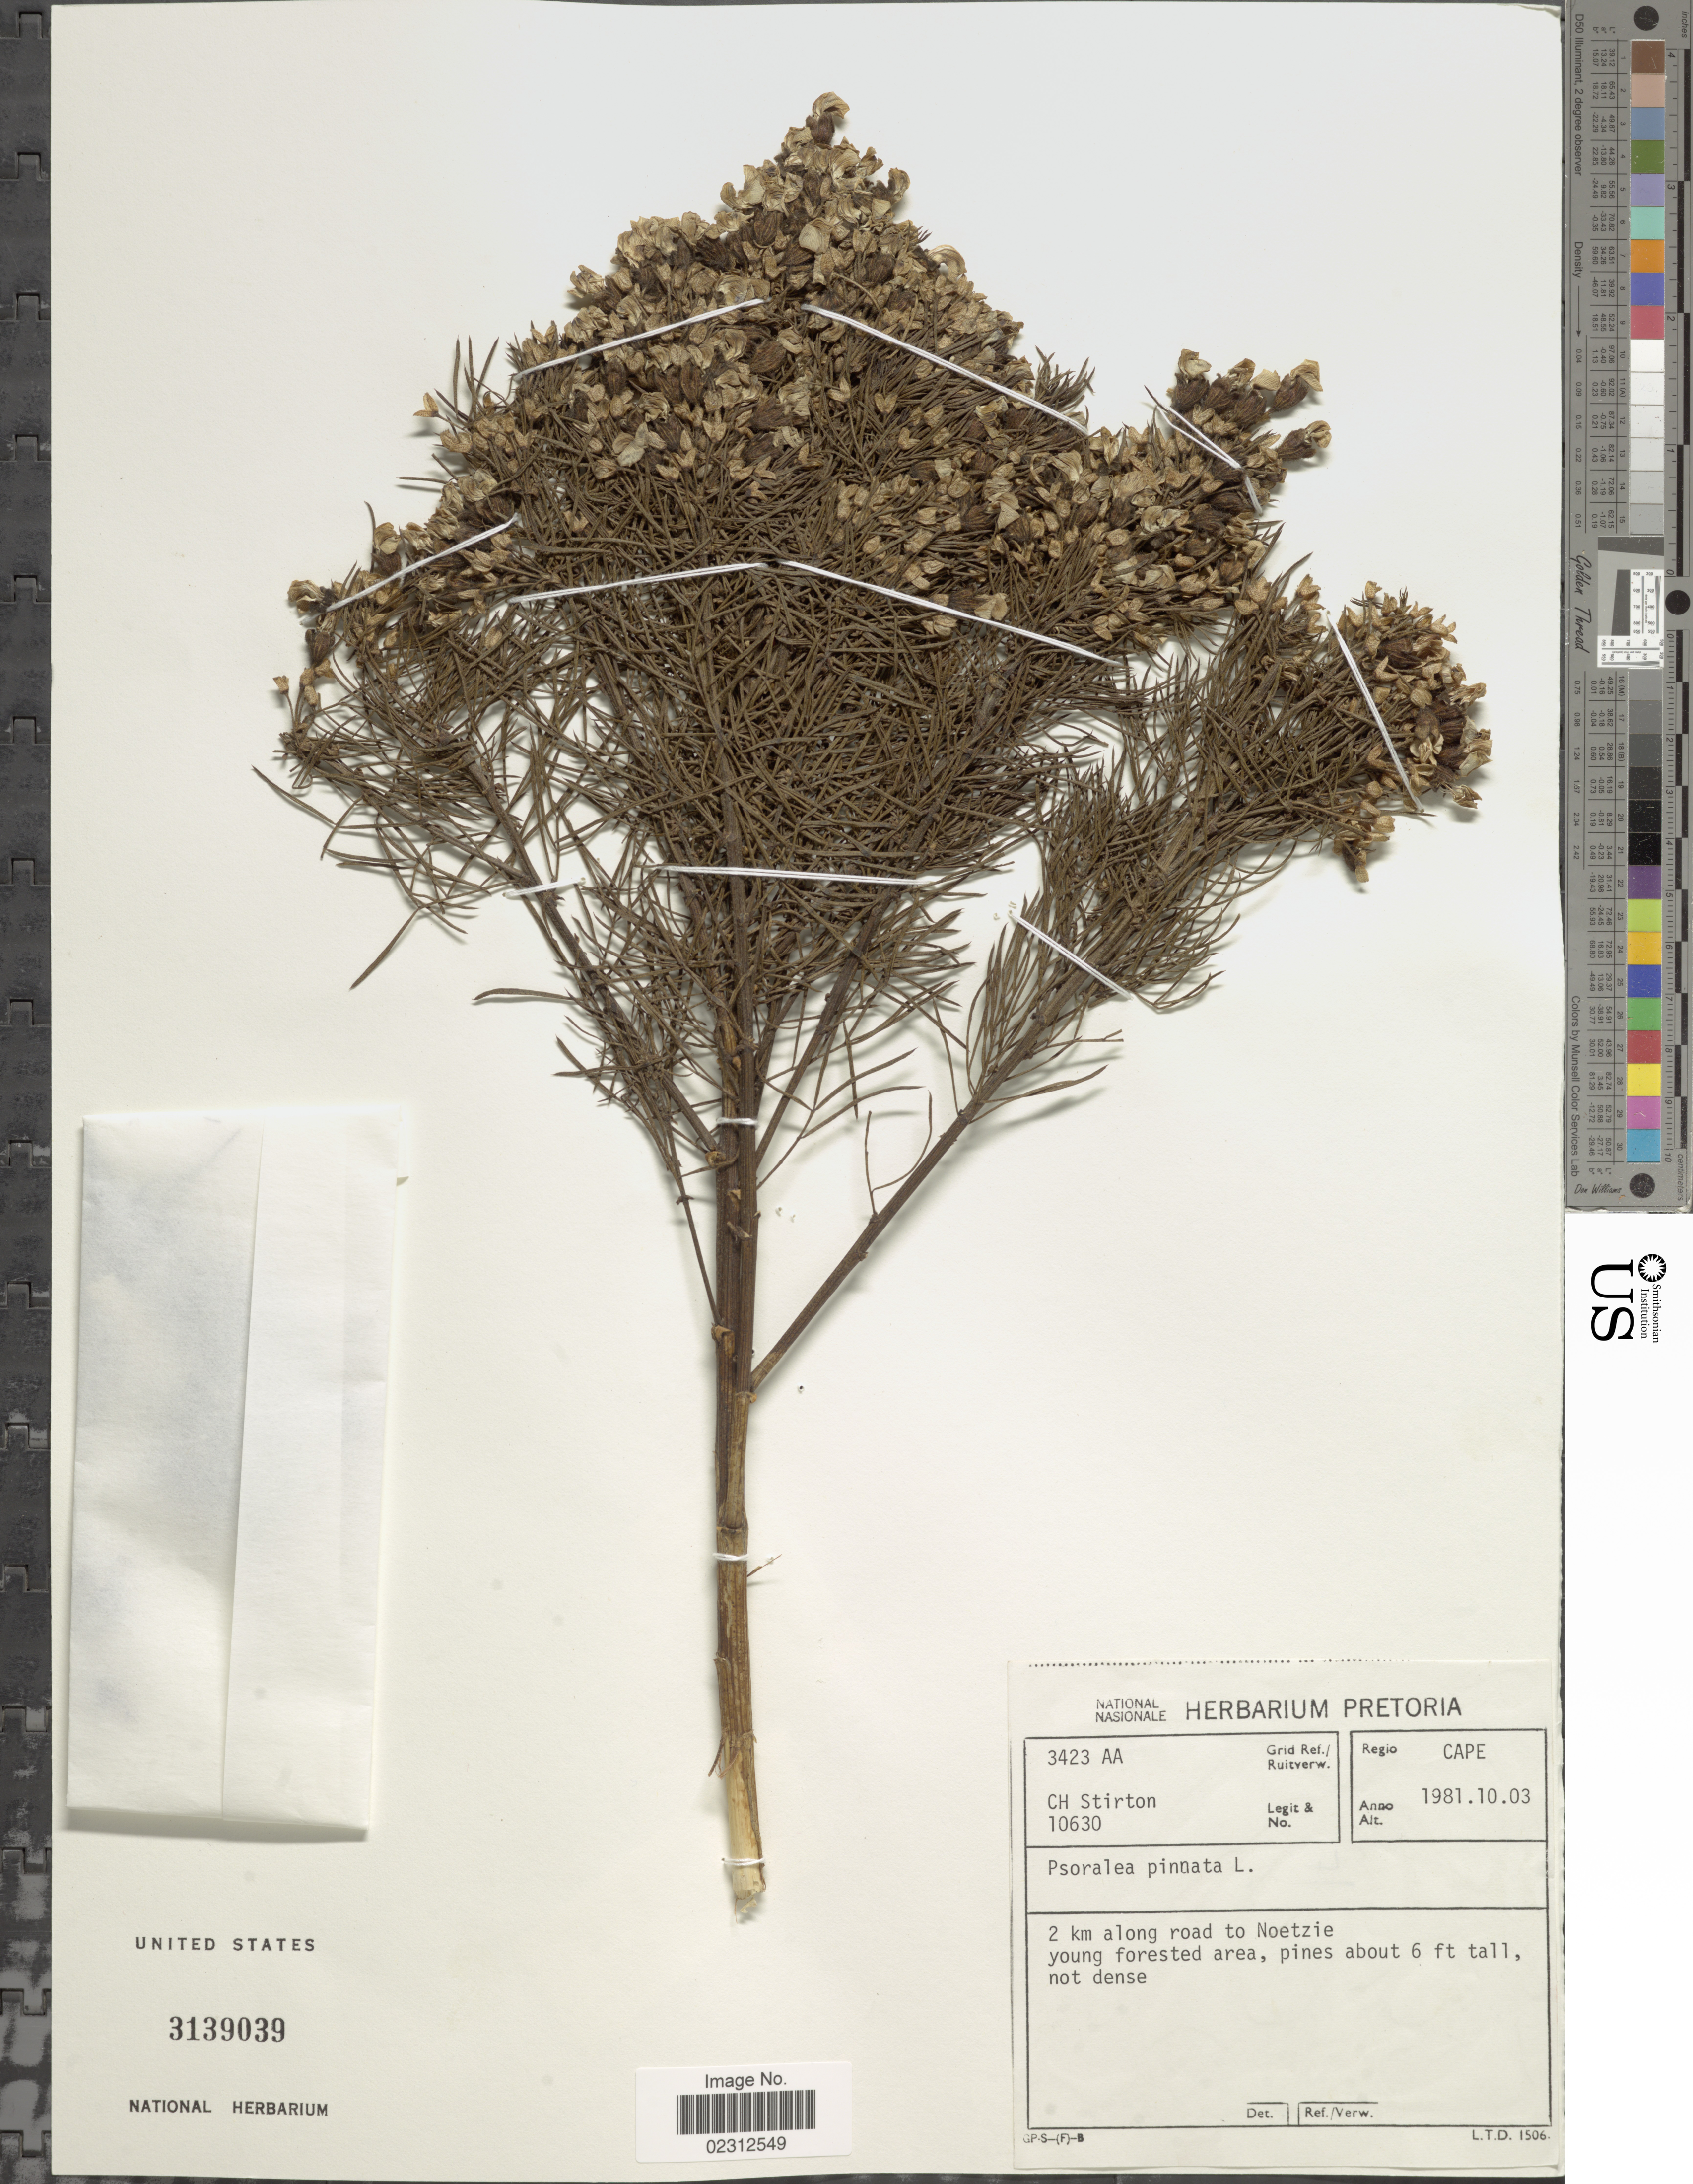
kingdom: Plantae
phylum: Tracheophyta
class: Magnoliopsida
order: Fabales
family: Fabaceae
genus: Psoralea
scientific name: Psoralea pinnata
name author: L.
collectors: C. H. Stirton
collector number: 10630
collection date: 1981-10-03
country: South Africa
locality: Cape, 2 km along road to Noetzie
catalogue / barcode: US 3139039